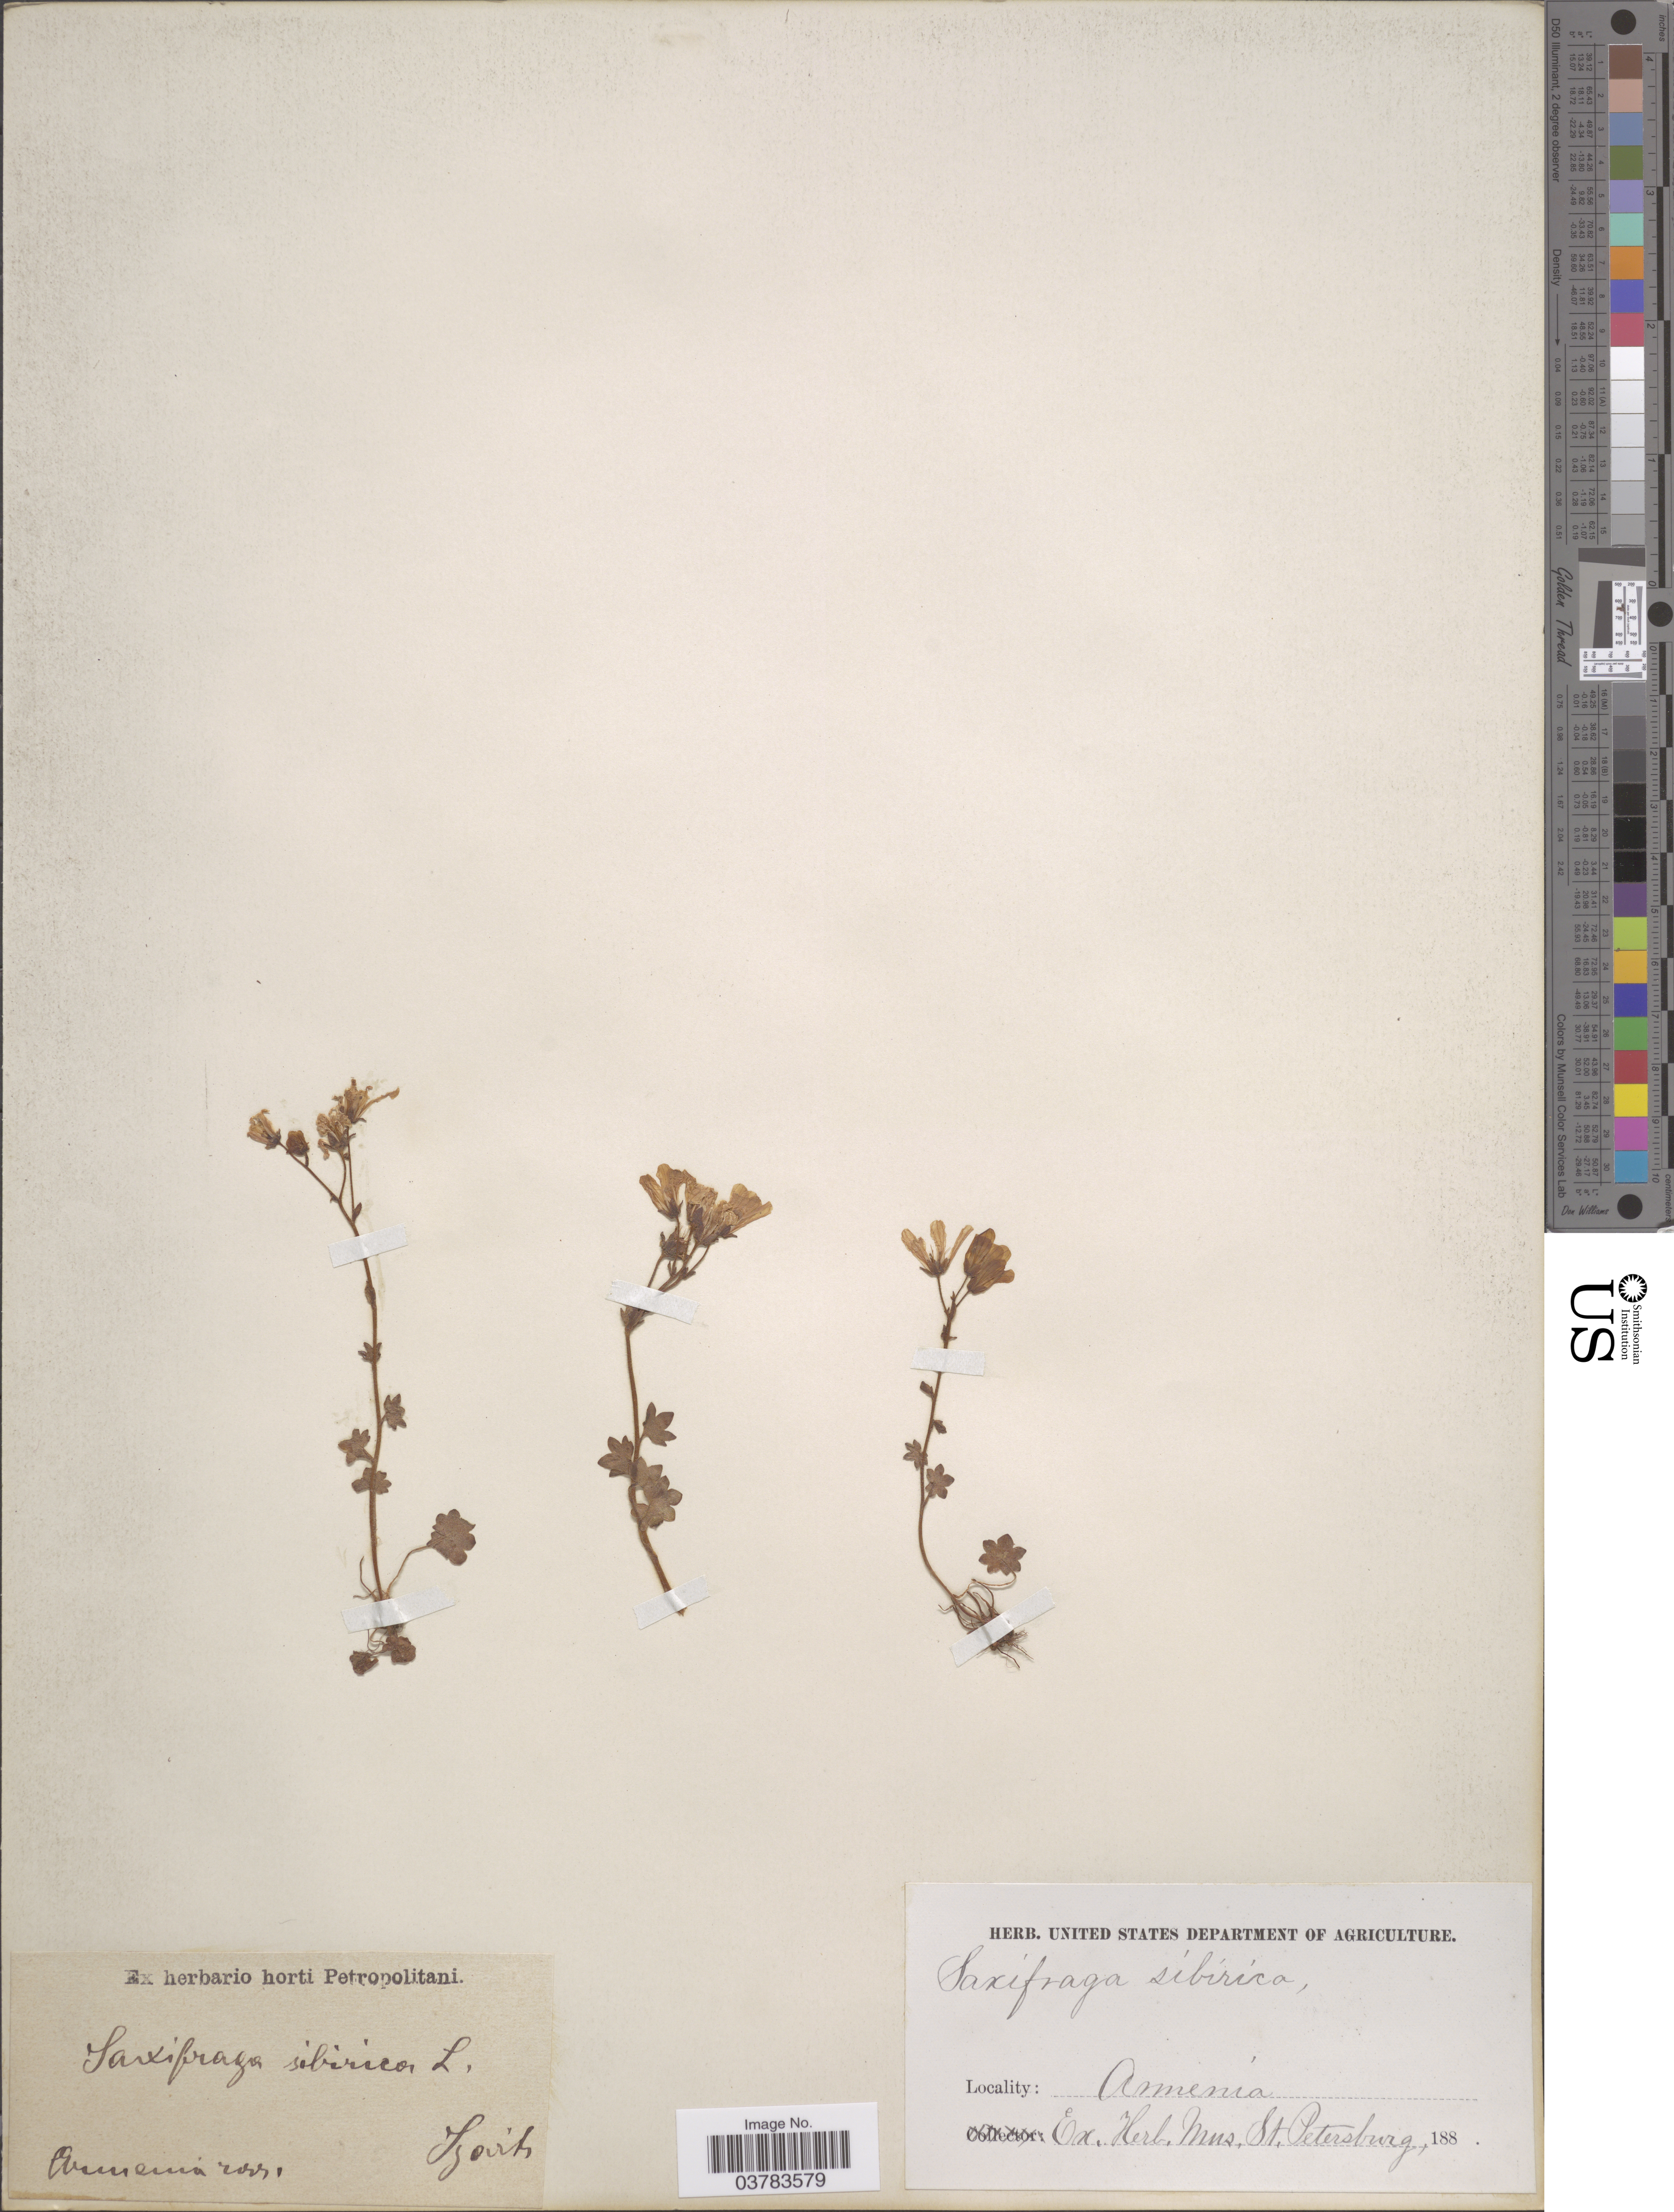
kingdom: Plantae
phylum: Tracheophyta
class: Magnoliopsida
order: Saxifragales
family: Saxifragaceae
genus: Saxifraga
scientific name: Saxifraga sibirica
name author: L.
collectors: Szovits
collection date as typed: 188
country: Armenia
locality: Armenia ross.